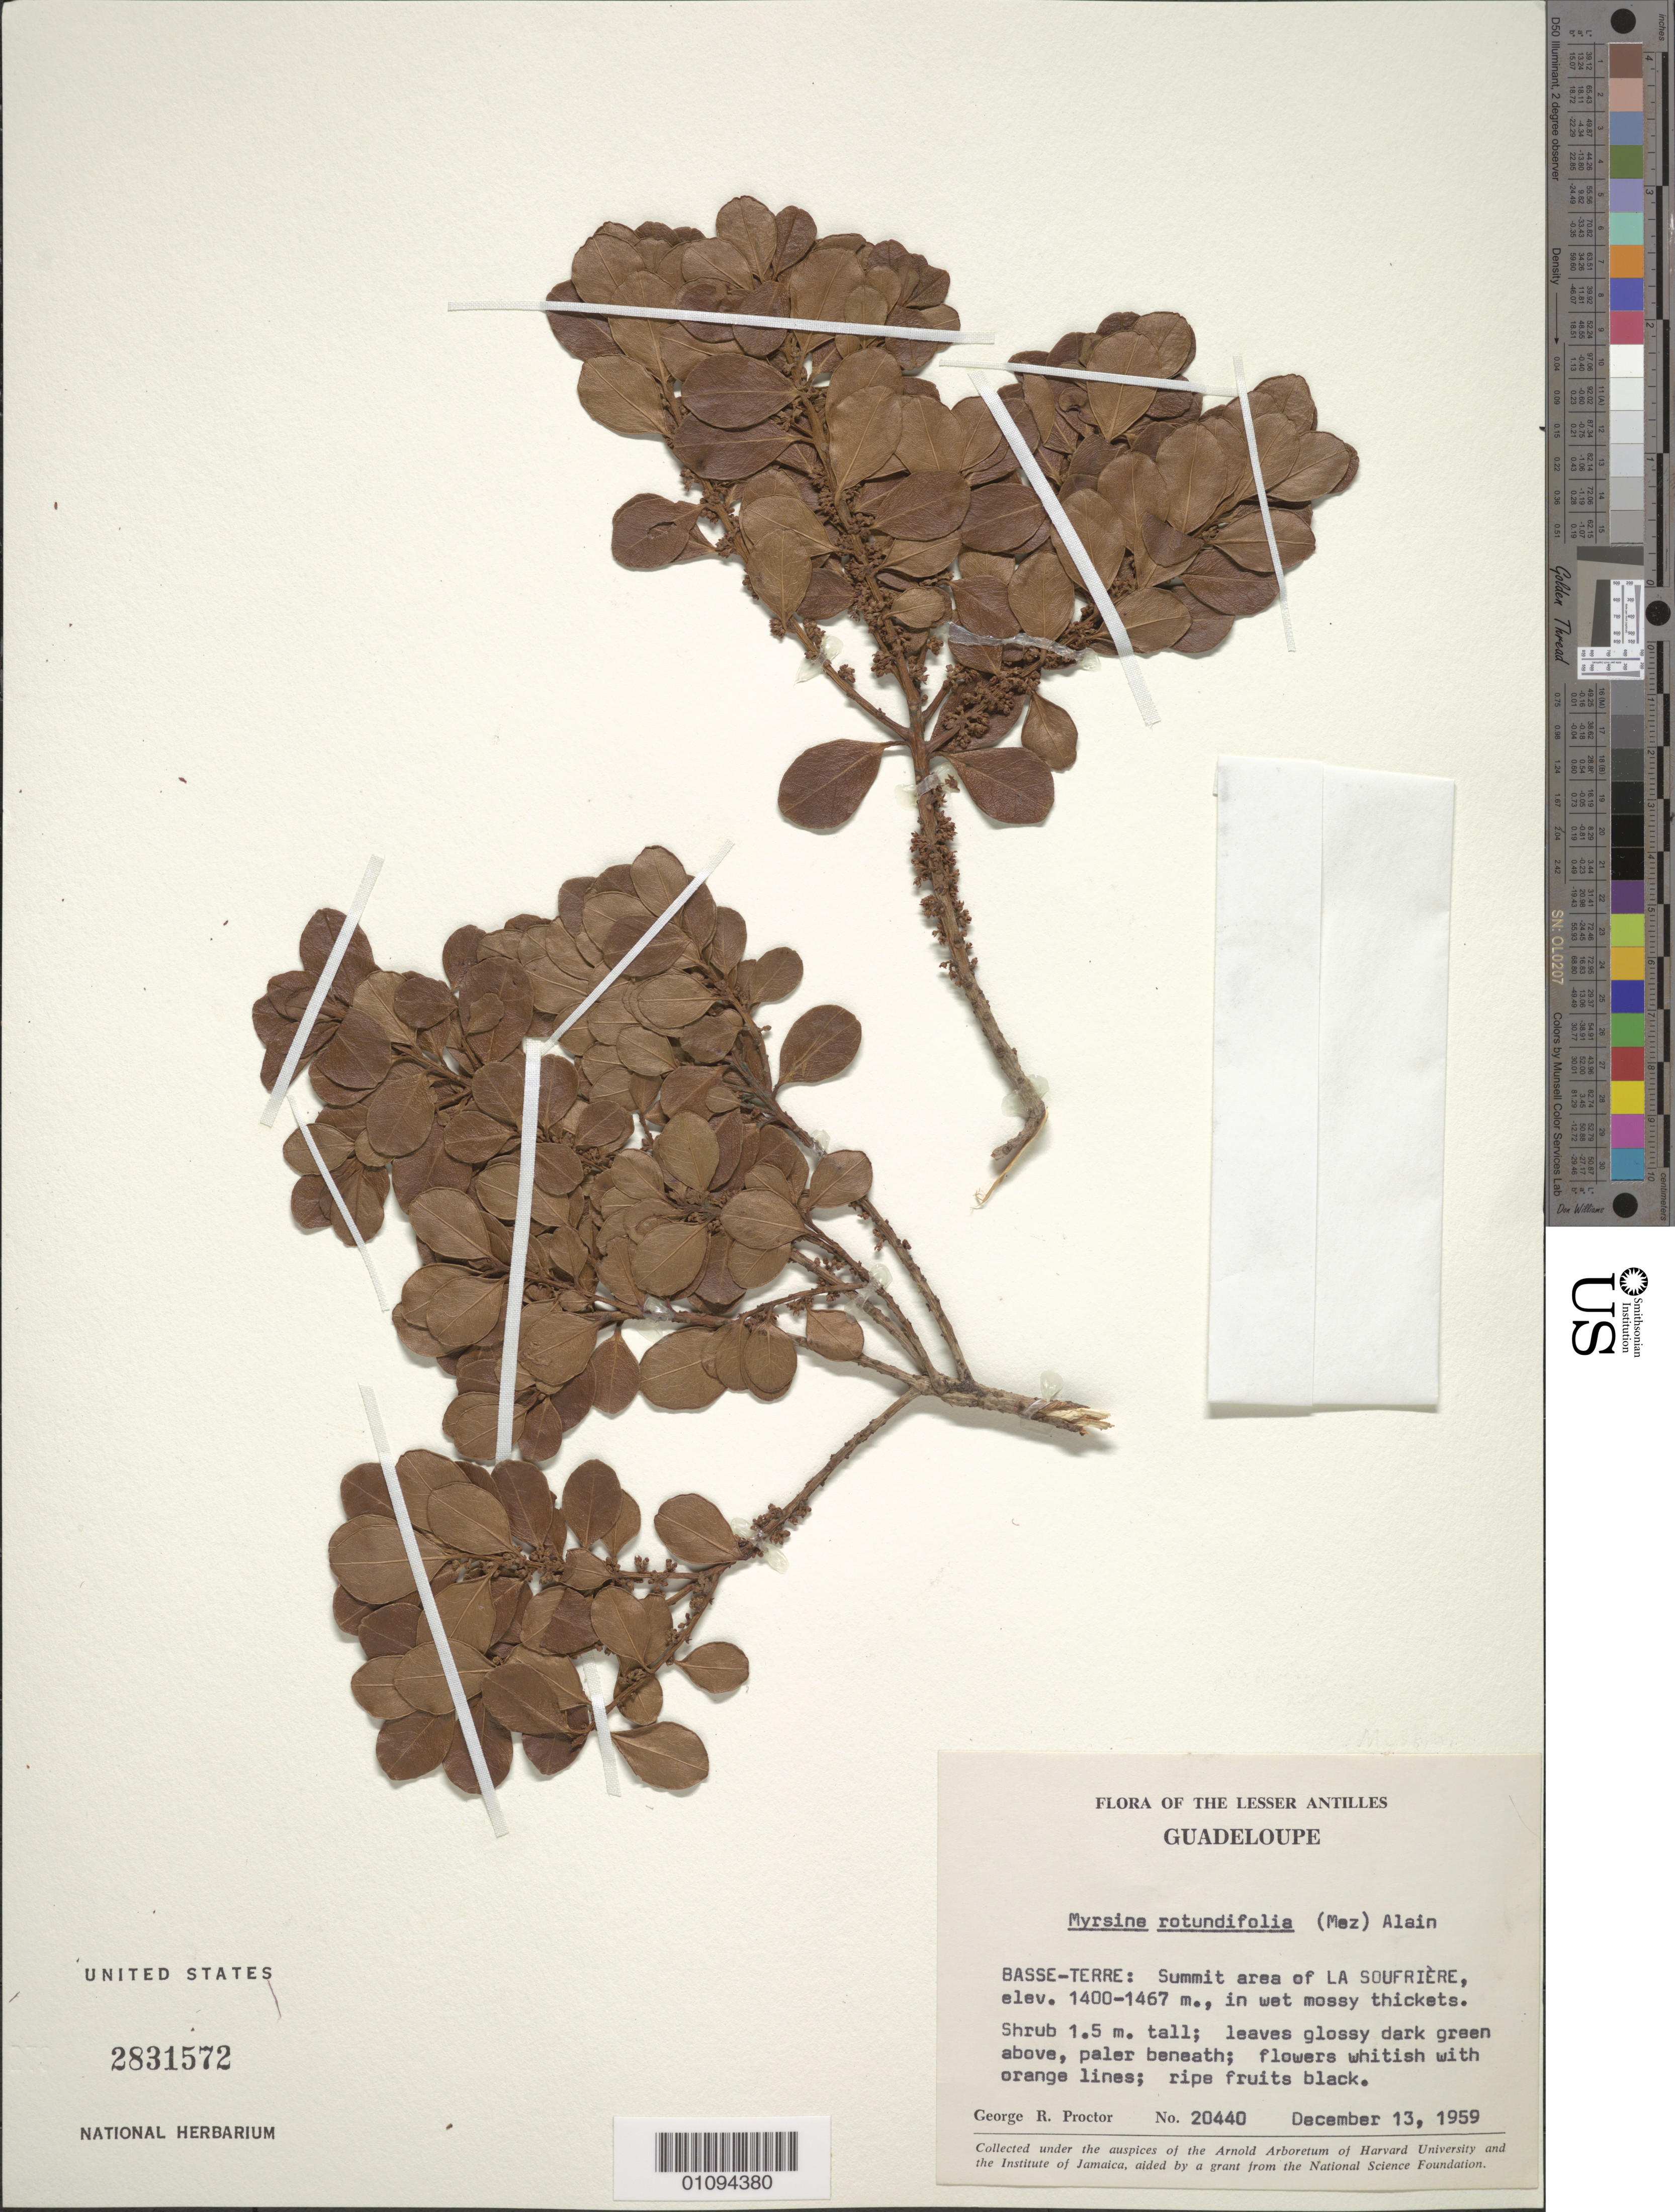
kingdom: Plantae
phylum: Tracheophyta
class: Magnoliopsida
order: Ericales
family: Primulaceae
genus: Myrsine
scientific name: Myrsine rotundifolia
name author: (Mez) Alain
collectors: G. R. Proctor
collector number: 20440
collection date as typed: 13 Dec 1959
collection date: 1959-12-13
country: Guadeloupe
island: Basse Terre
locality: Summit area of La Soufriere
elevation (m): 1400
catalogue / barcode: US 2831572